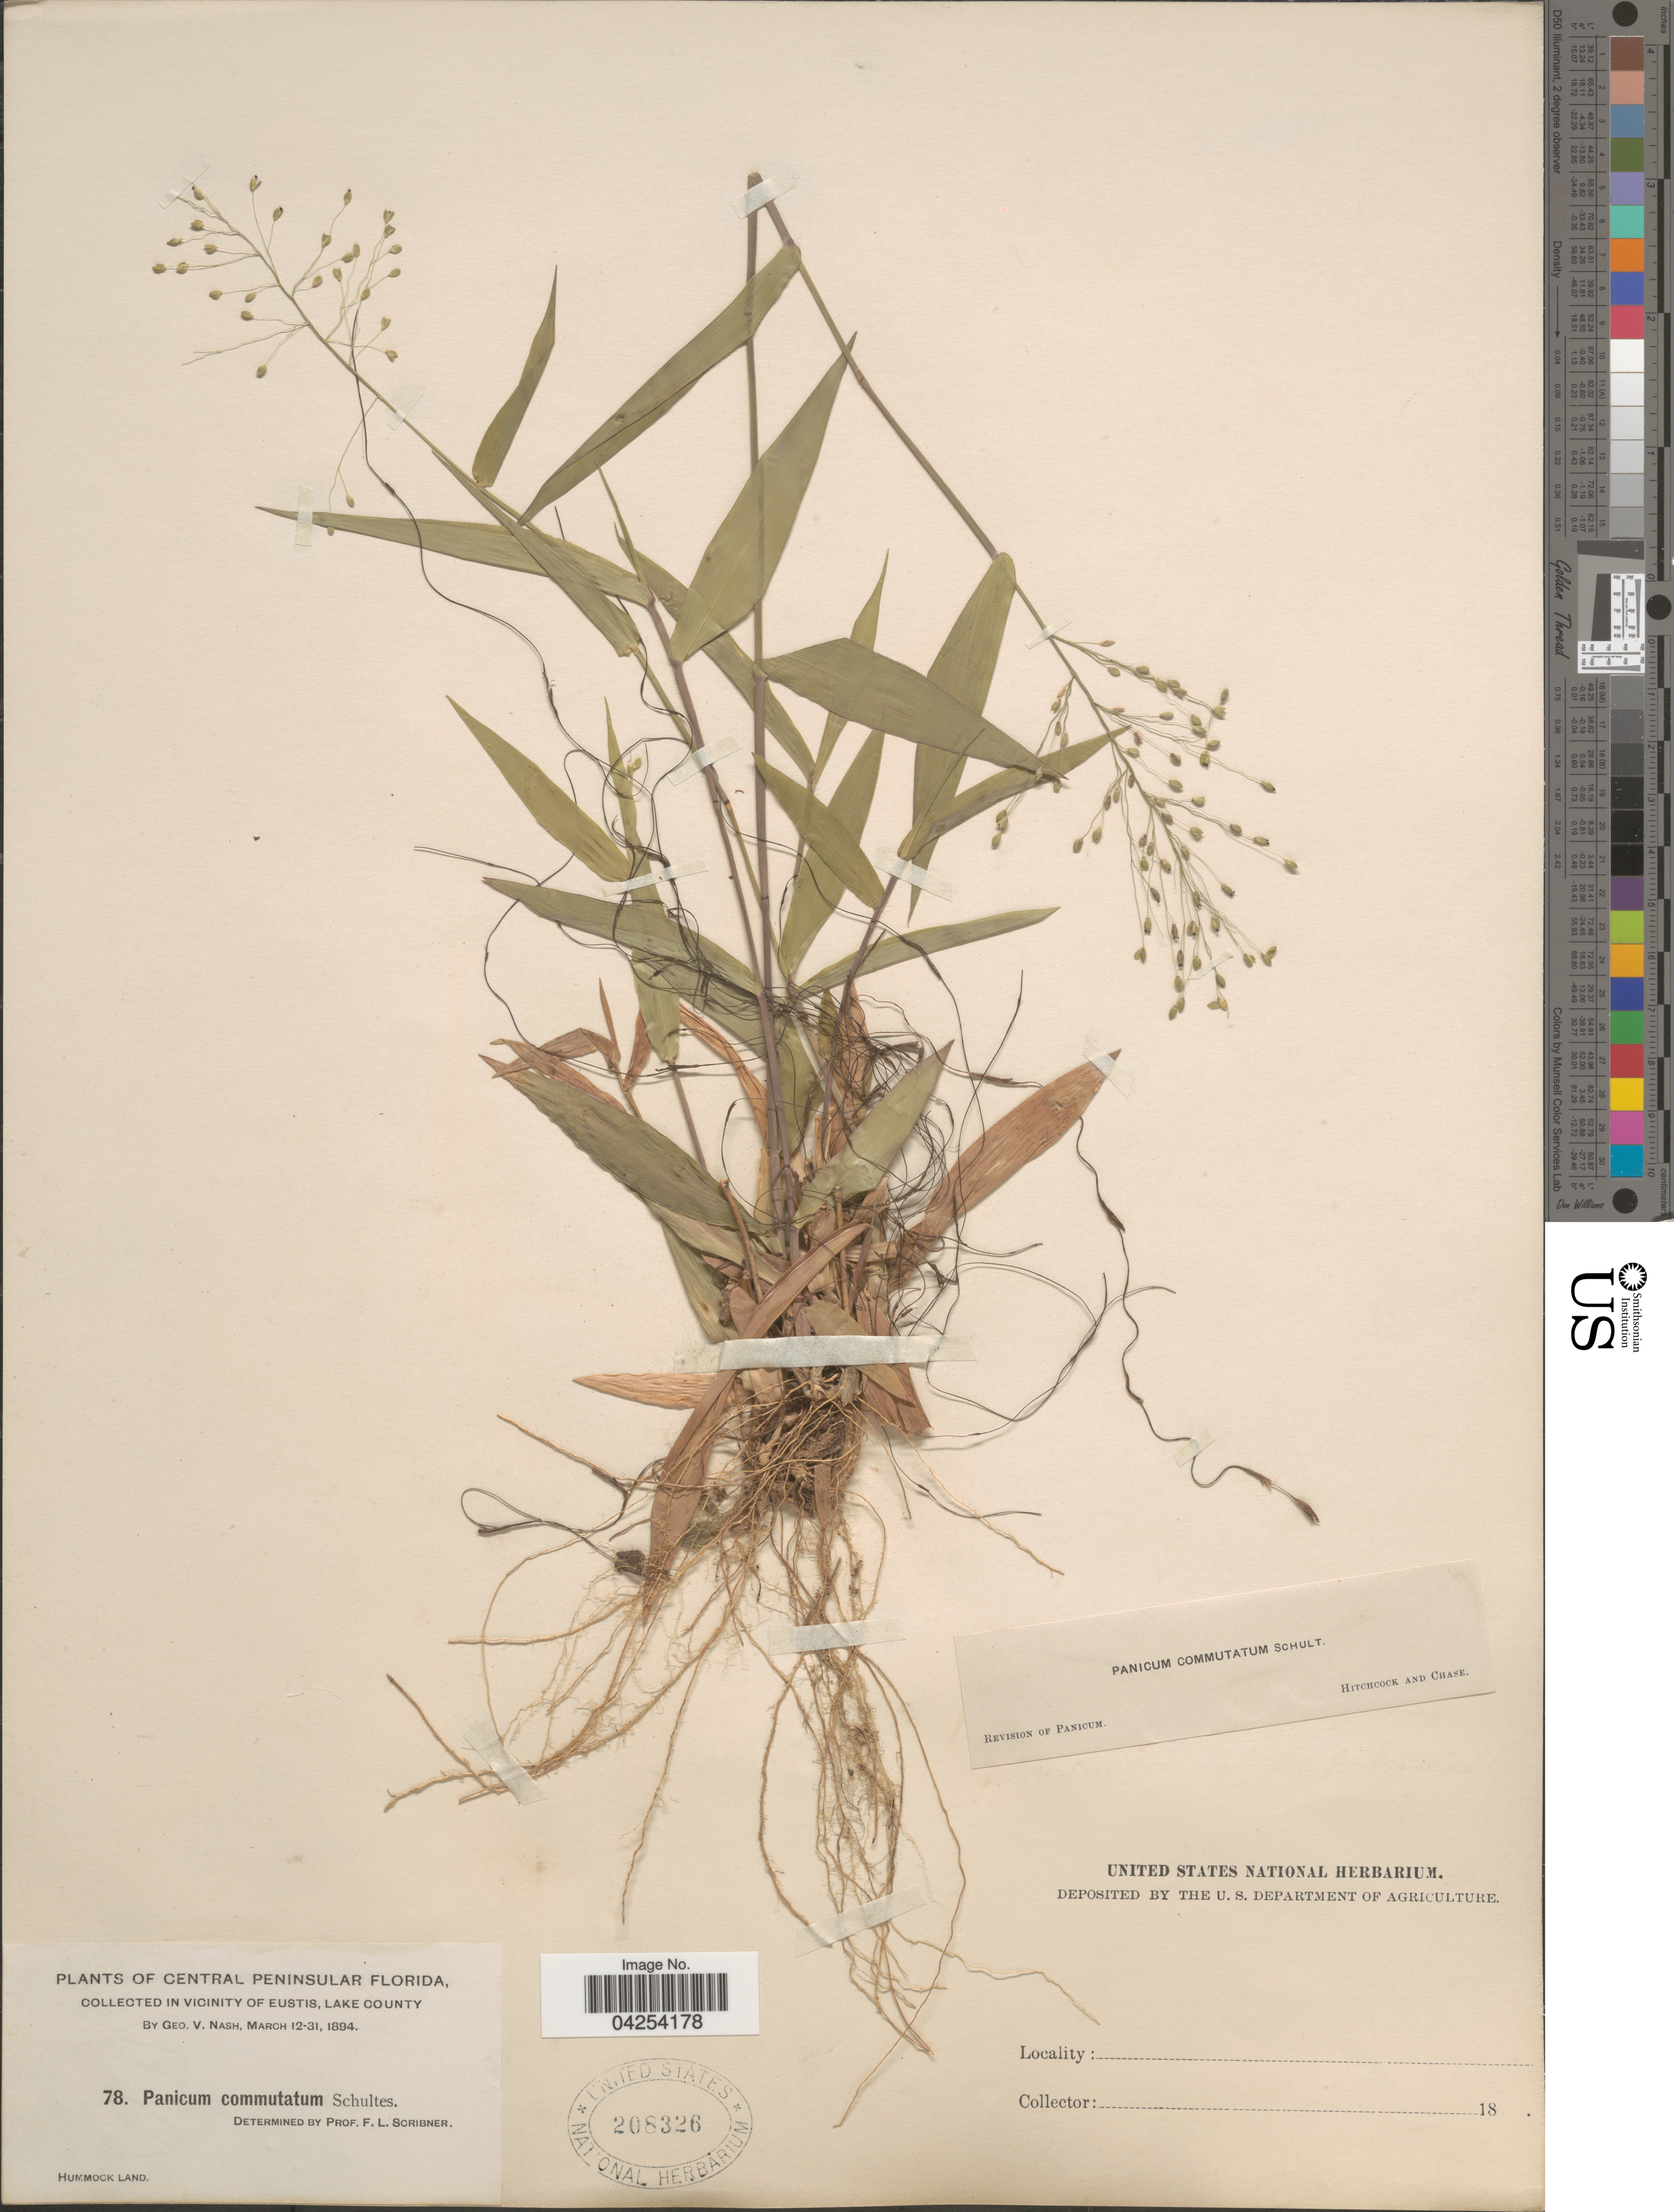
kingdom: Plantae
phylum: Tracheophyta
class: Liliopsida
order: Poales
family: Poaceae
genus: Dichanthelium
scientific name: Dichanthelium commutatum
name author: (Schult.) Gould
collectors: G. V. Nash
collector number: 78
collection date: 1894-03-12/1894-03-31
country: United States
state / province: Florida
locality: Central Peninsular Florida, in vicinity of Eustis, Lake County.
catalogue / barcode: US 208326